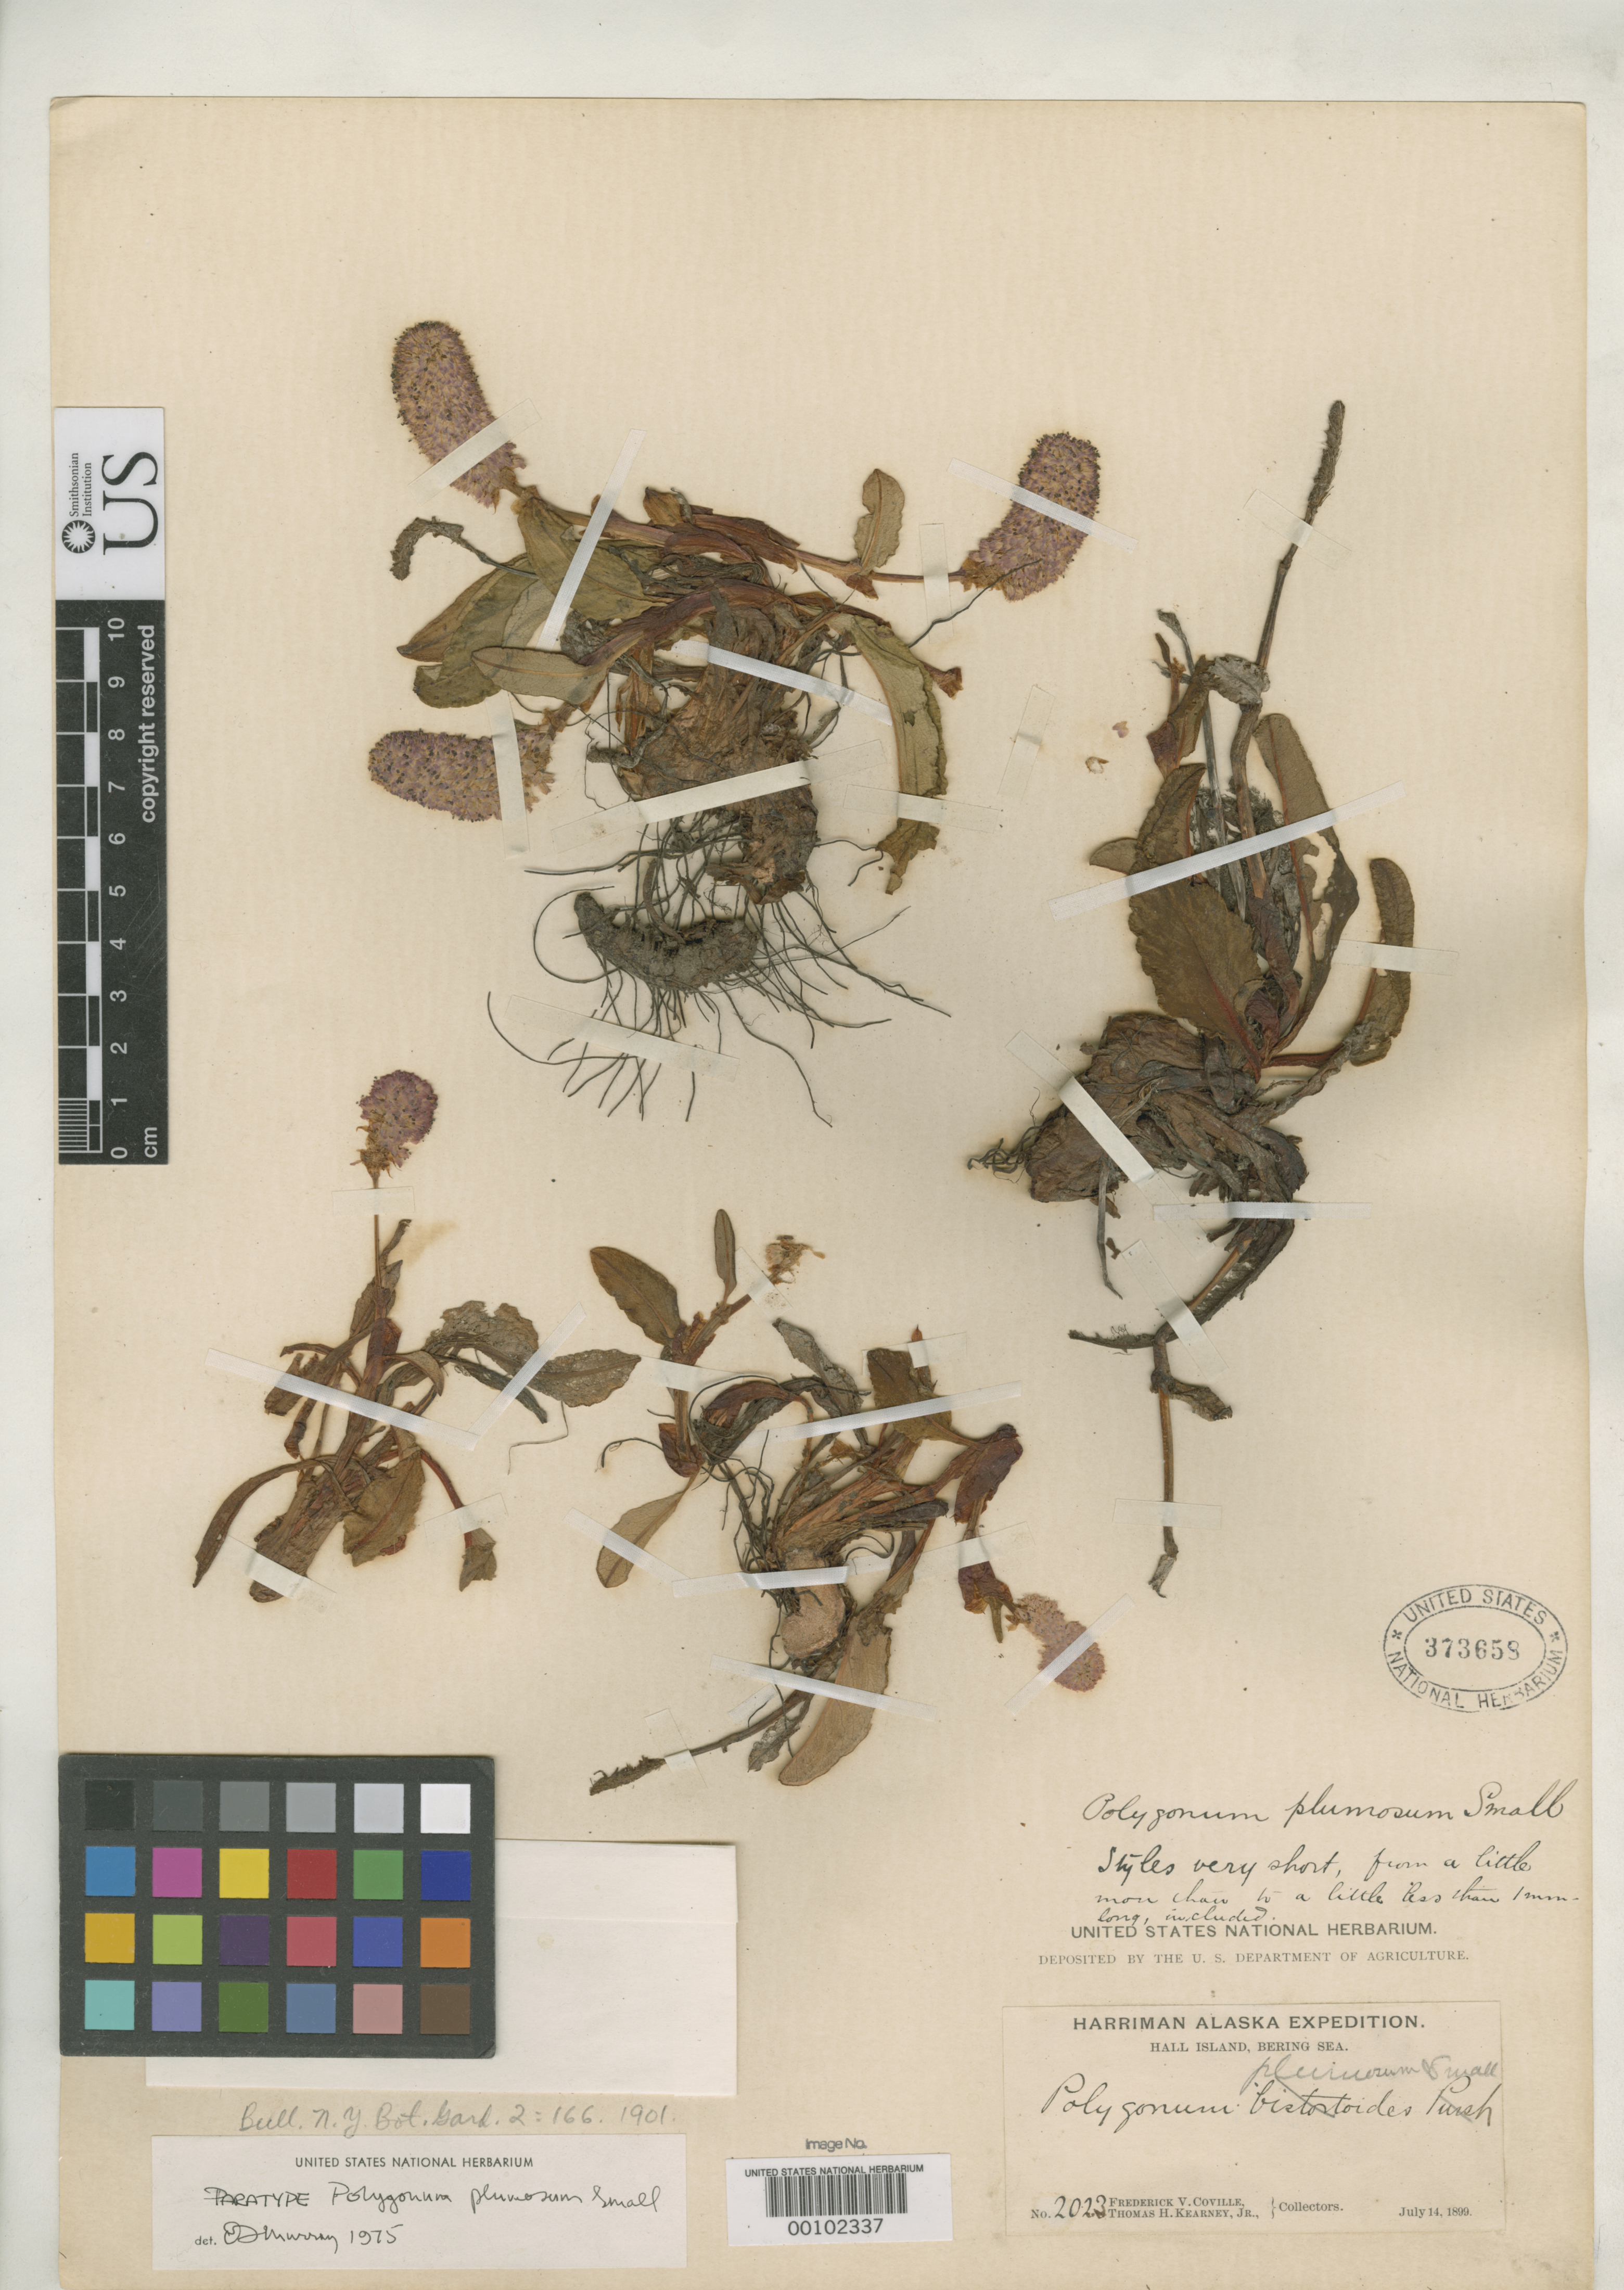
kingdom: Plantae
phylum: Tracheophyta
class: Magnoliopsida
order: Caryophyllales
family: Polygonaceae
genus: Polygonum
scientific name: Polygonum plumosum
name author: Small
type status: Paratype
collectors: F. V. Coville & T. H. Kearney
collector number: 2023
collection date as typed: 14 Jul 1899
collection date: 1899-07-14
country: United States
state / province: Alaska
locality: Bering Sea, Hall Island.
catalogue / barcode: US 373658